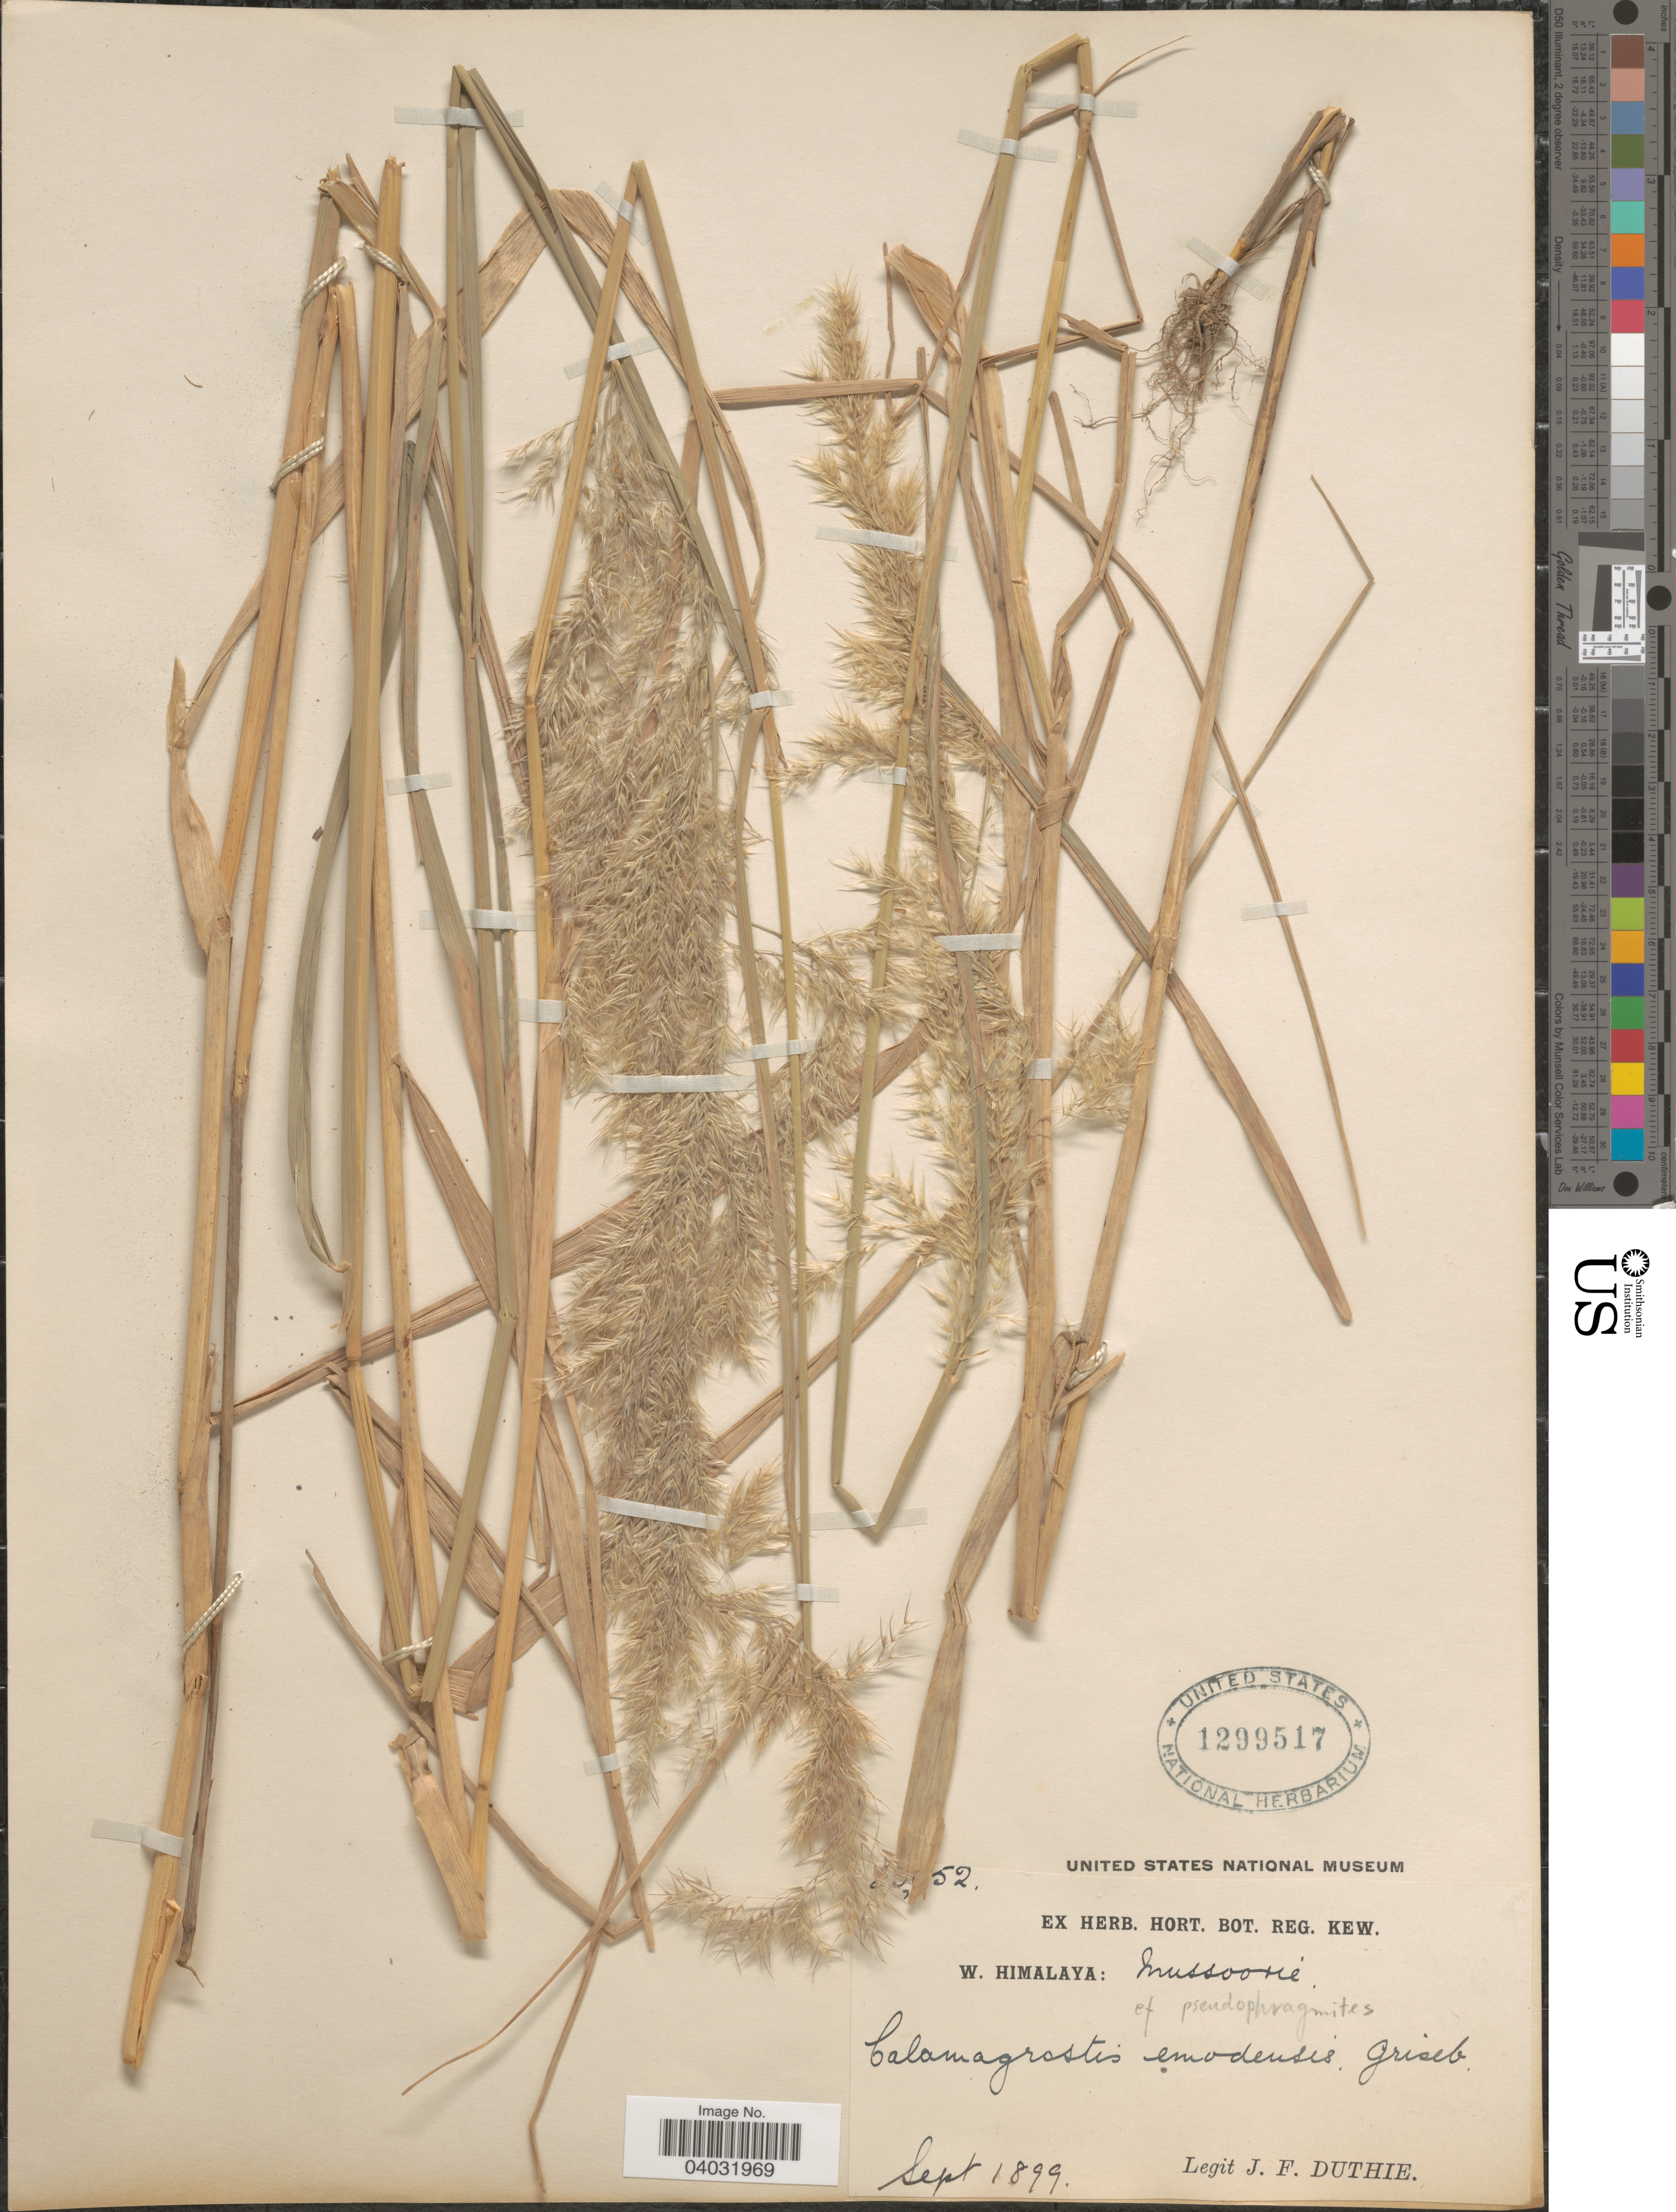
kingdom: Plantae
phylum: Tracheophyta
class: Liliopsida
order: Poales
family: Poaceae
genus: Calamagrostis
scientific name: Calamagrostis emodensis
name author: Griseb.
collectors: J. F. Duthie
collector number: !52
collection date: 1899-09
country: India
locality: W. Himalaya: Mussoorie.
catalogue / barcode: US 1299517